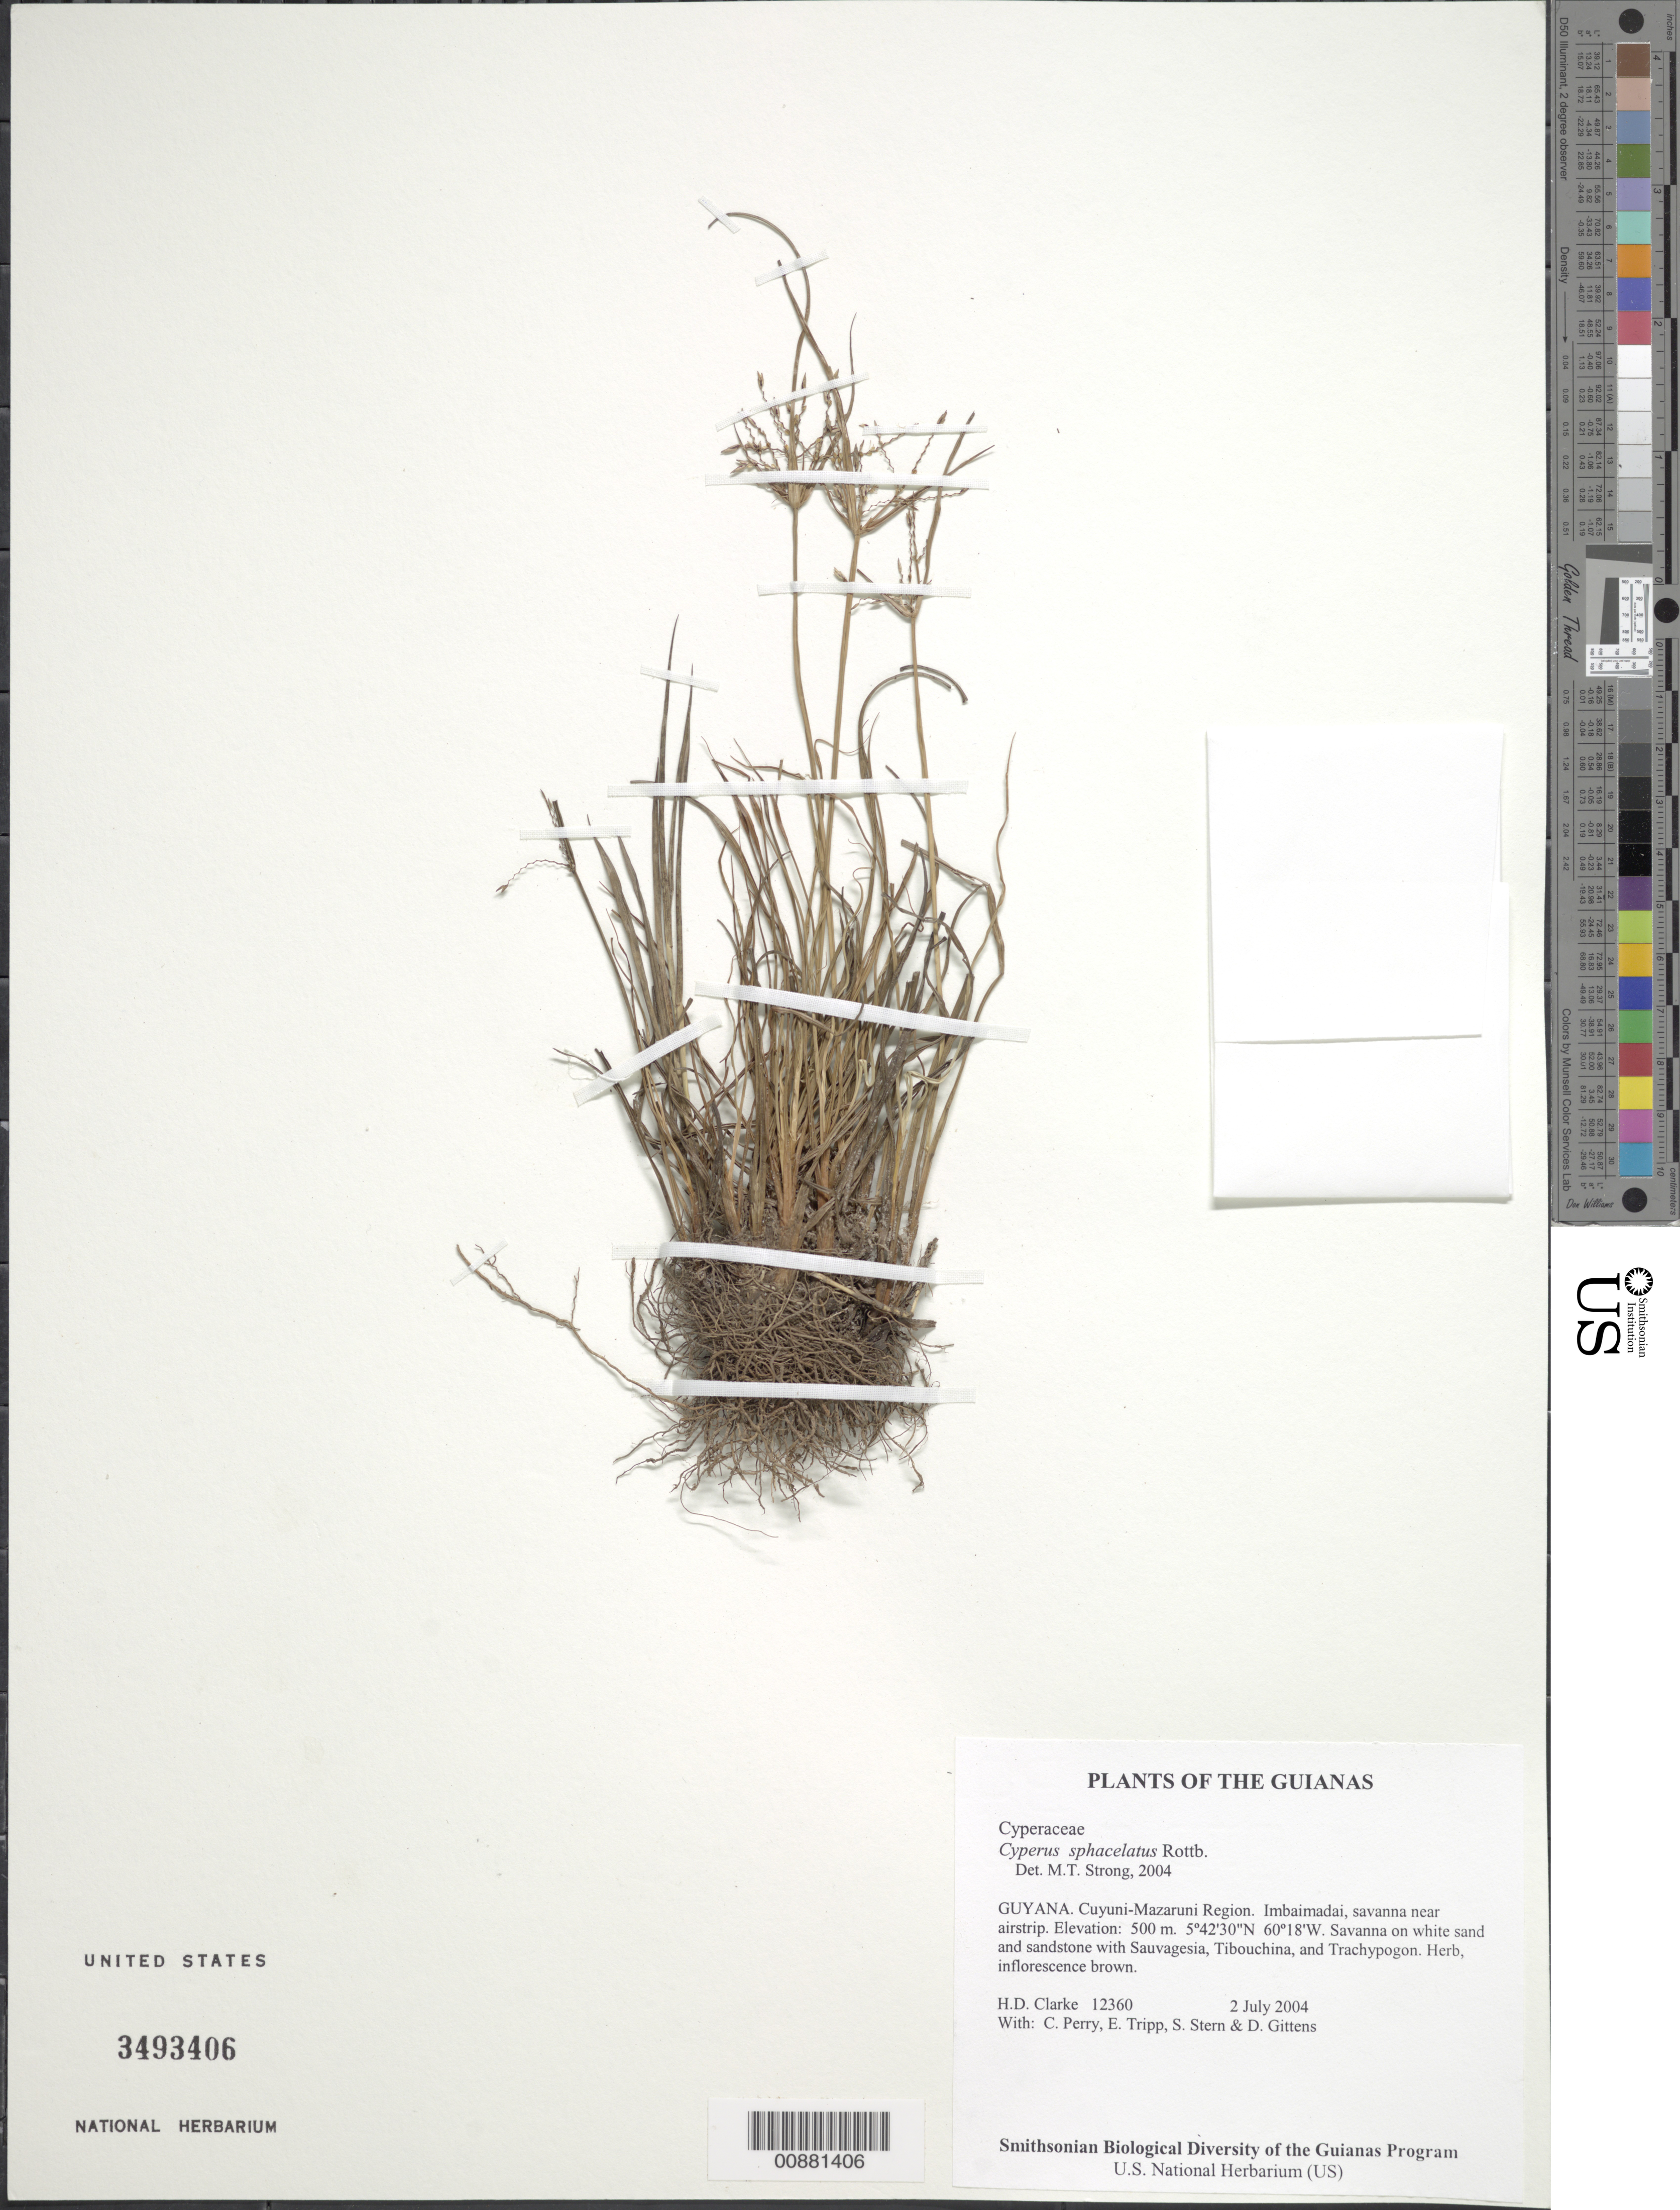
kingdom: Plantae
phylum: Tracheophyta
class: Liliopsida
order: Poales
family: Cyperaceae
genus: Cyperus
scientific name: Cyperus sphacelatus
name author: Rottb.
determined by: Strong, M. T., (US), Smithsonian Institution - National Museum of Natural History (UNITED STATES)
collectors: H. D. Clarke, C. Perry, E. Tripp, S. R. Stern & D. Gittens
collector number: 12360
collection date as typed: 2 July 2004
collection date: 2004-07-02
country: Guyana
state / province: Cuyuni-Mazaruni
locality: Imbaimadai, savanna near airstrip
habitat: Savanna on white sand and sandstone with Sauvagesia, Tibouchina, and Trachypogon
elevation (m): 500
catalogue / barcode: US 3493406